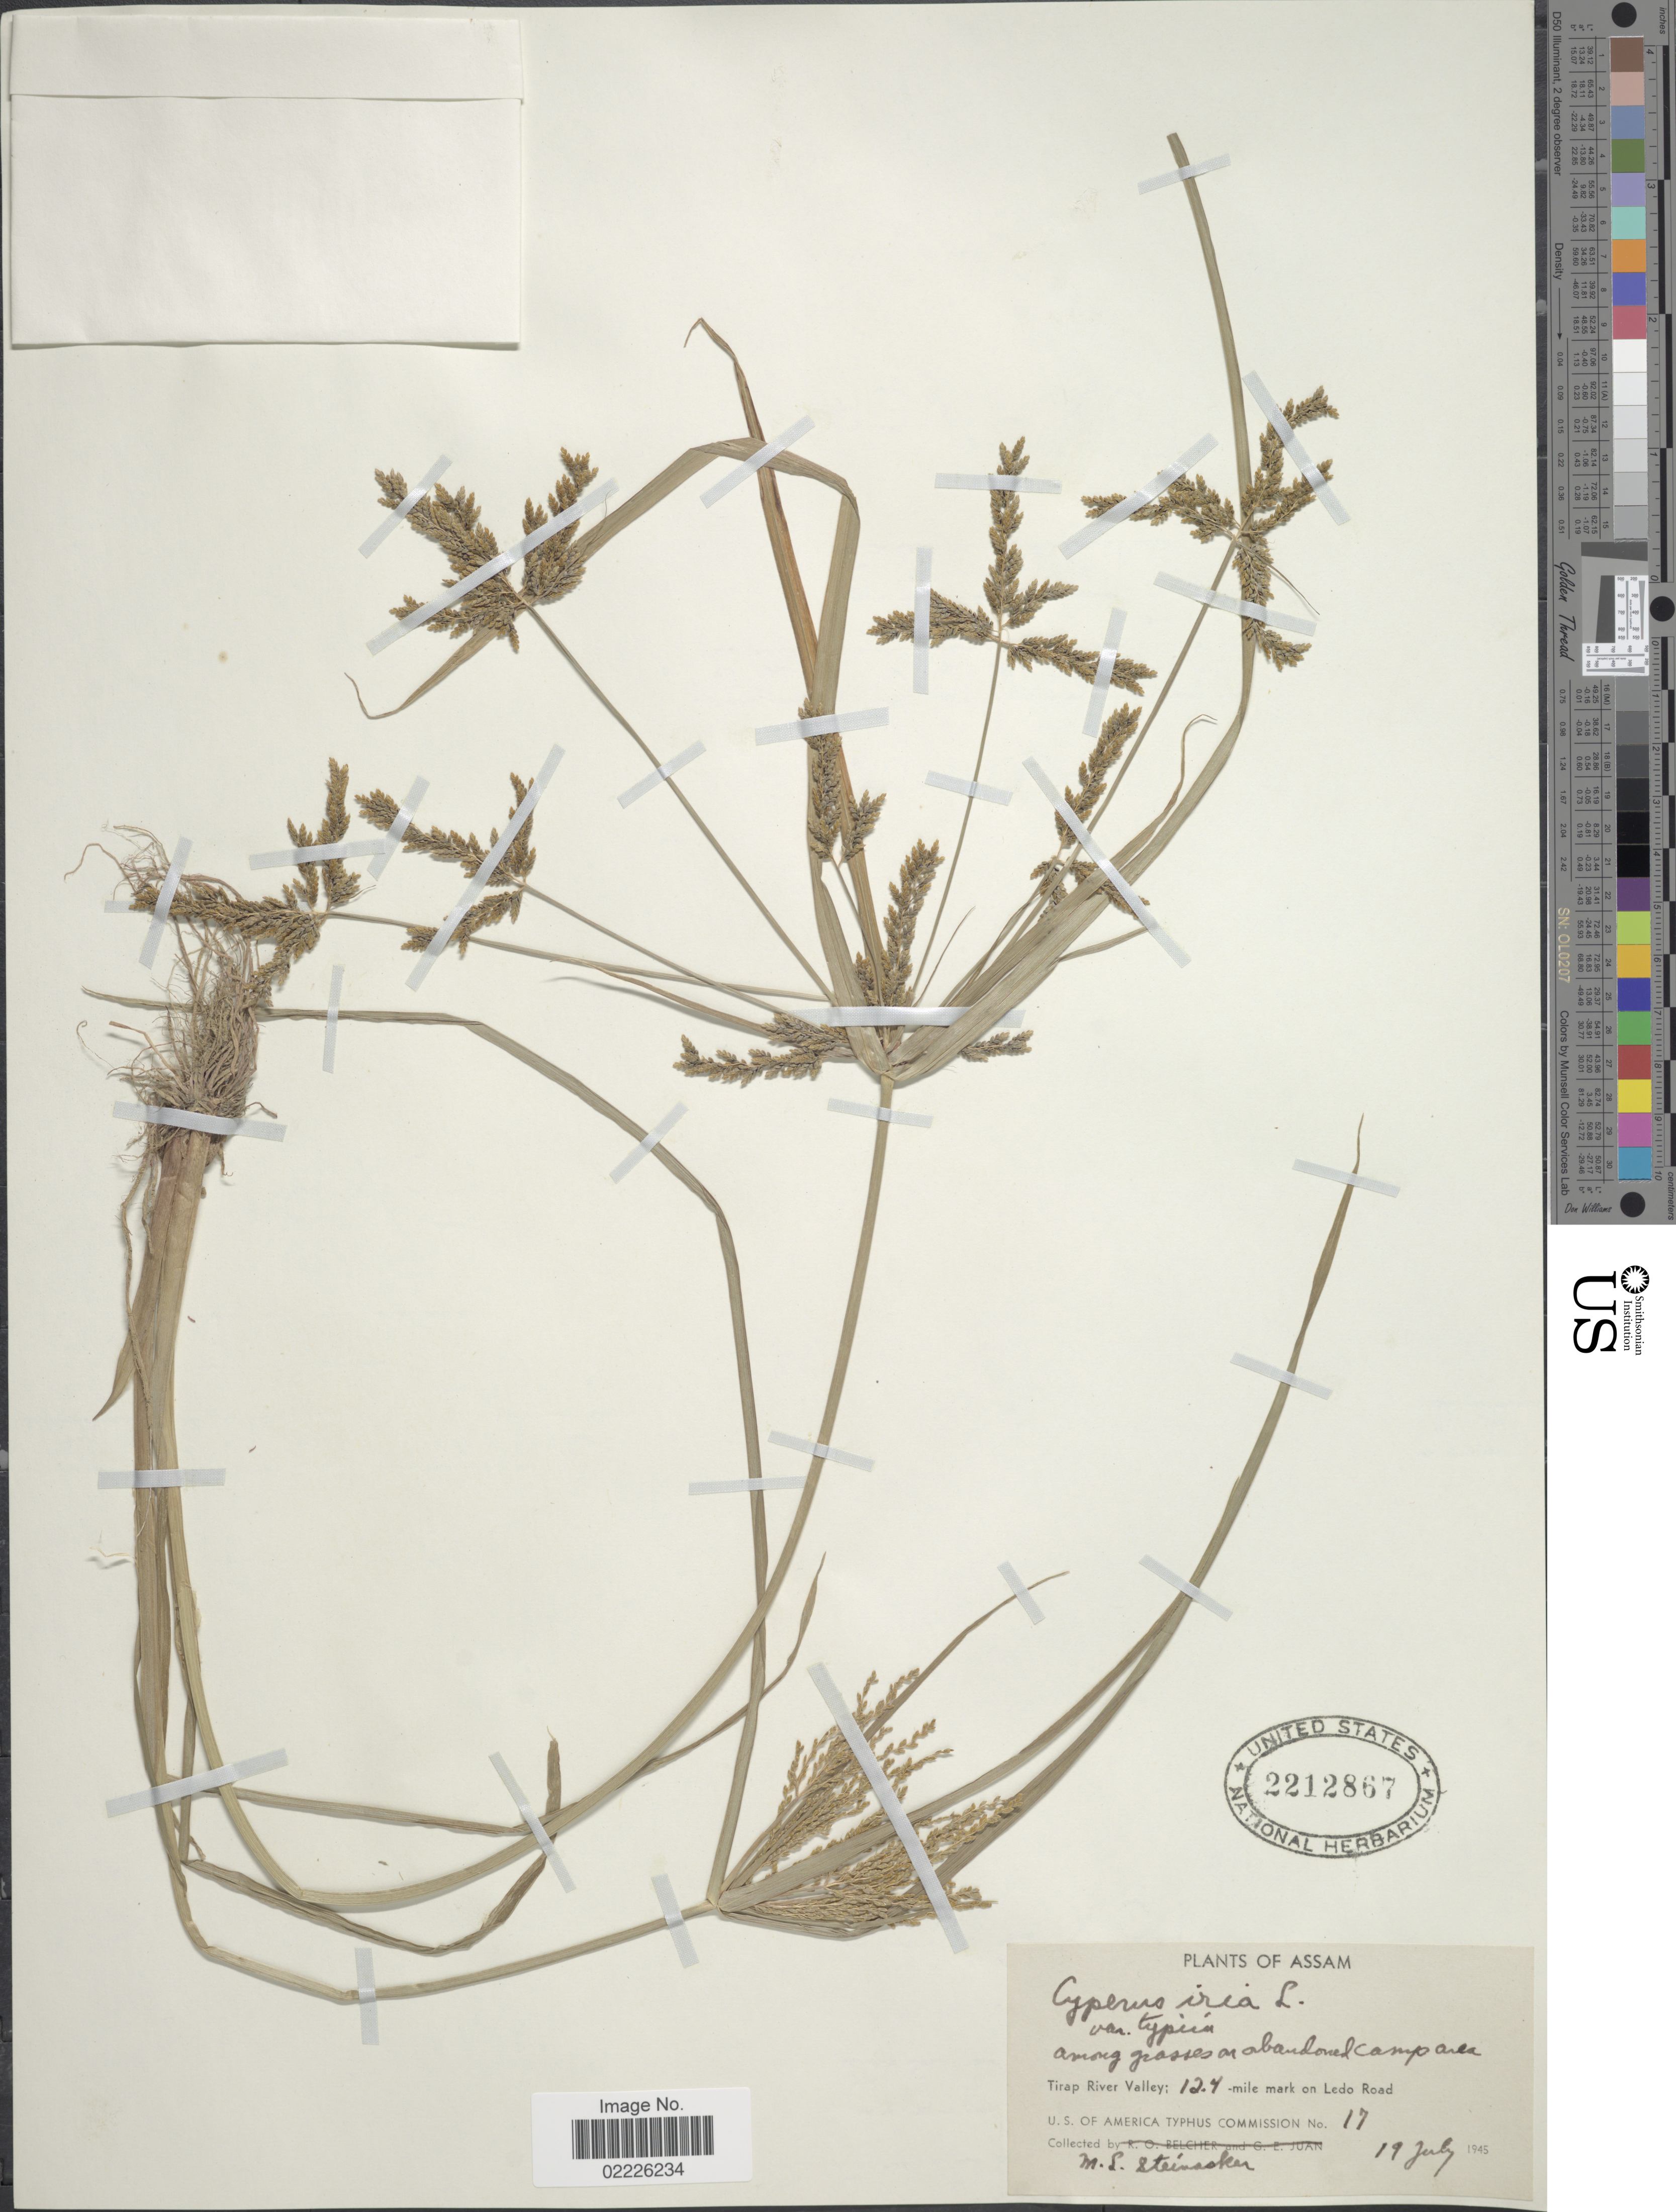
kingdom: Plantae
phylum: Tracheophyta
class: Liliopsida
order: Poales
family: Cyperaceae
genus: Cyperus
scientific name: Cyperus iria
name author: L.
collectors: M. Steinacker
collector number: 17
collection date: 1945-07-19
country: India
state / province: Assam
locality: Assam, Tirap River Valley: 12.4 mile mark on Ledo Road. Among grasses on abandoned camp area.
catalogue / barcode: US 2212867